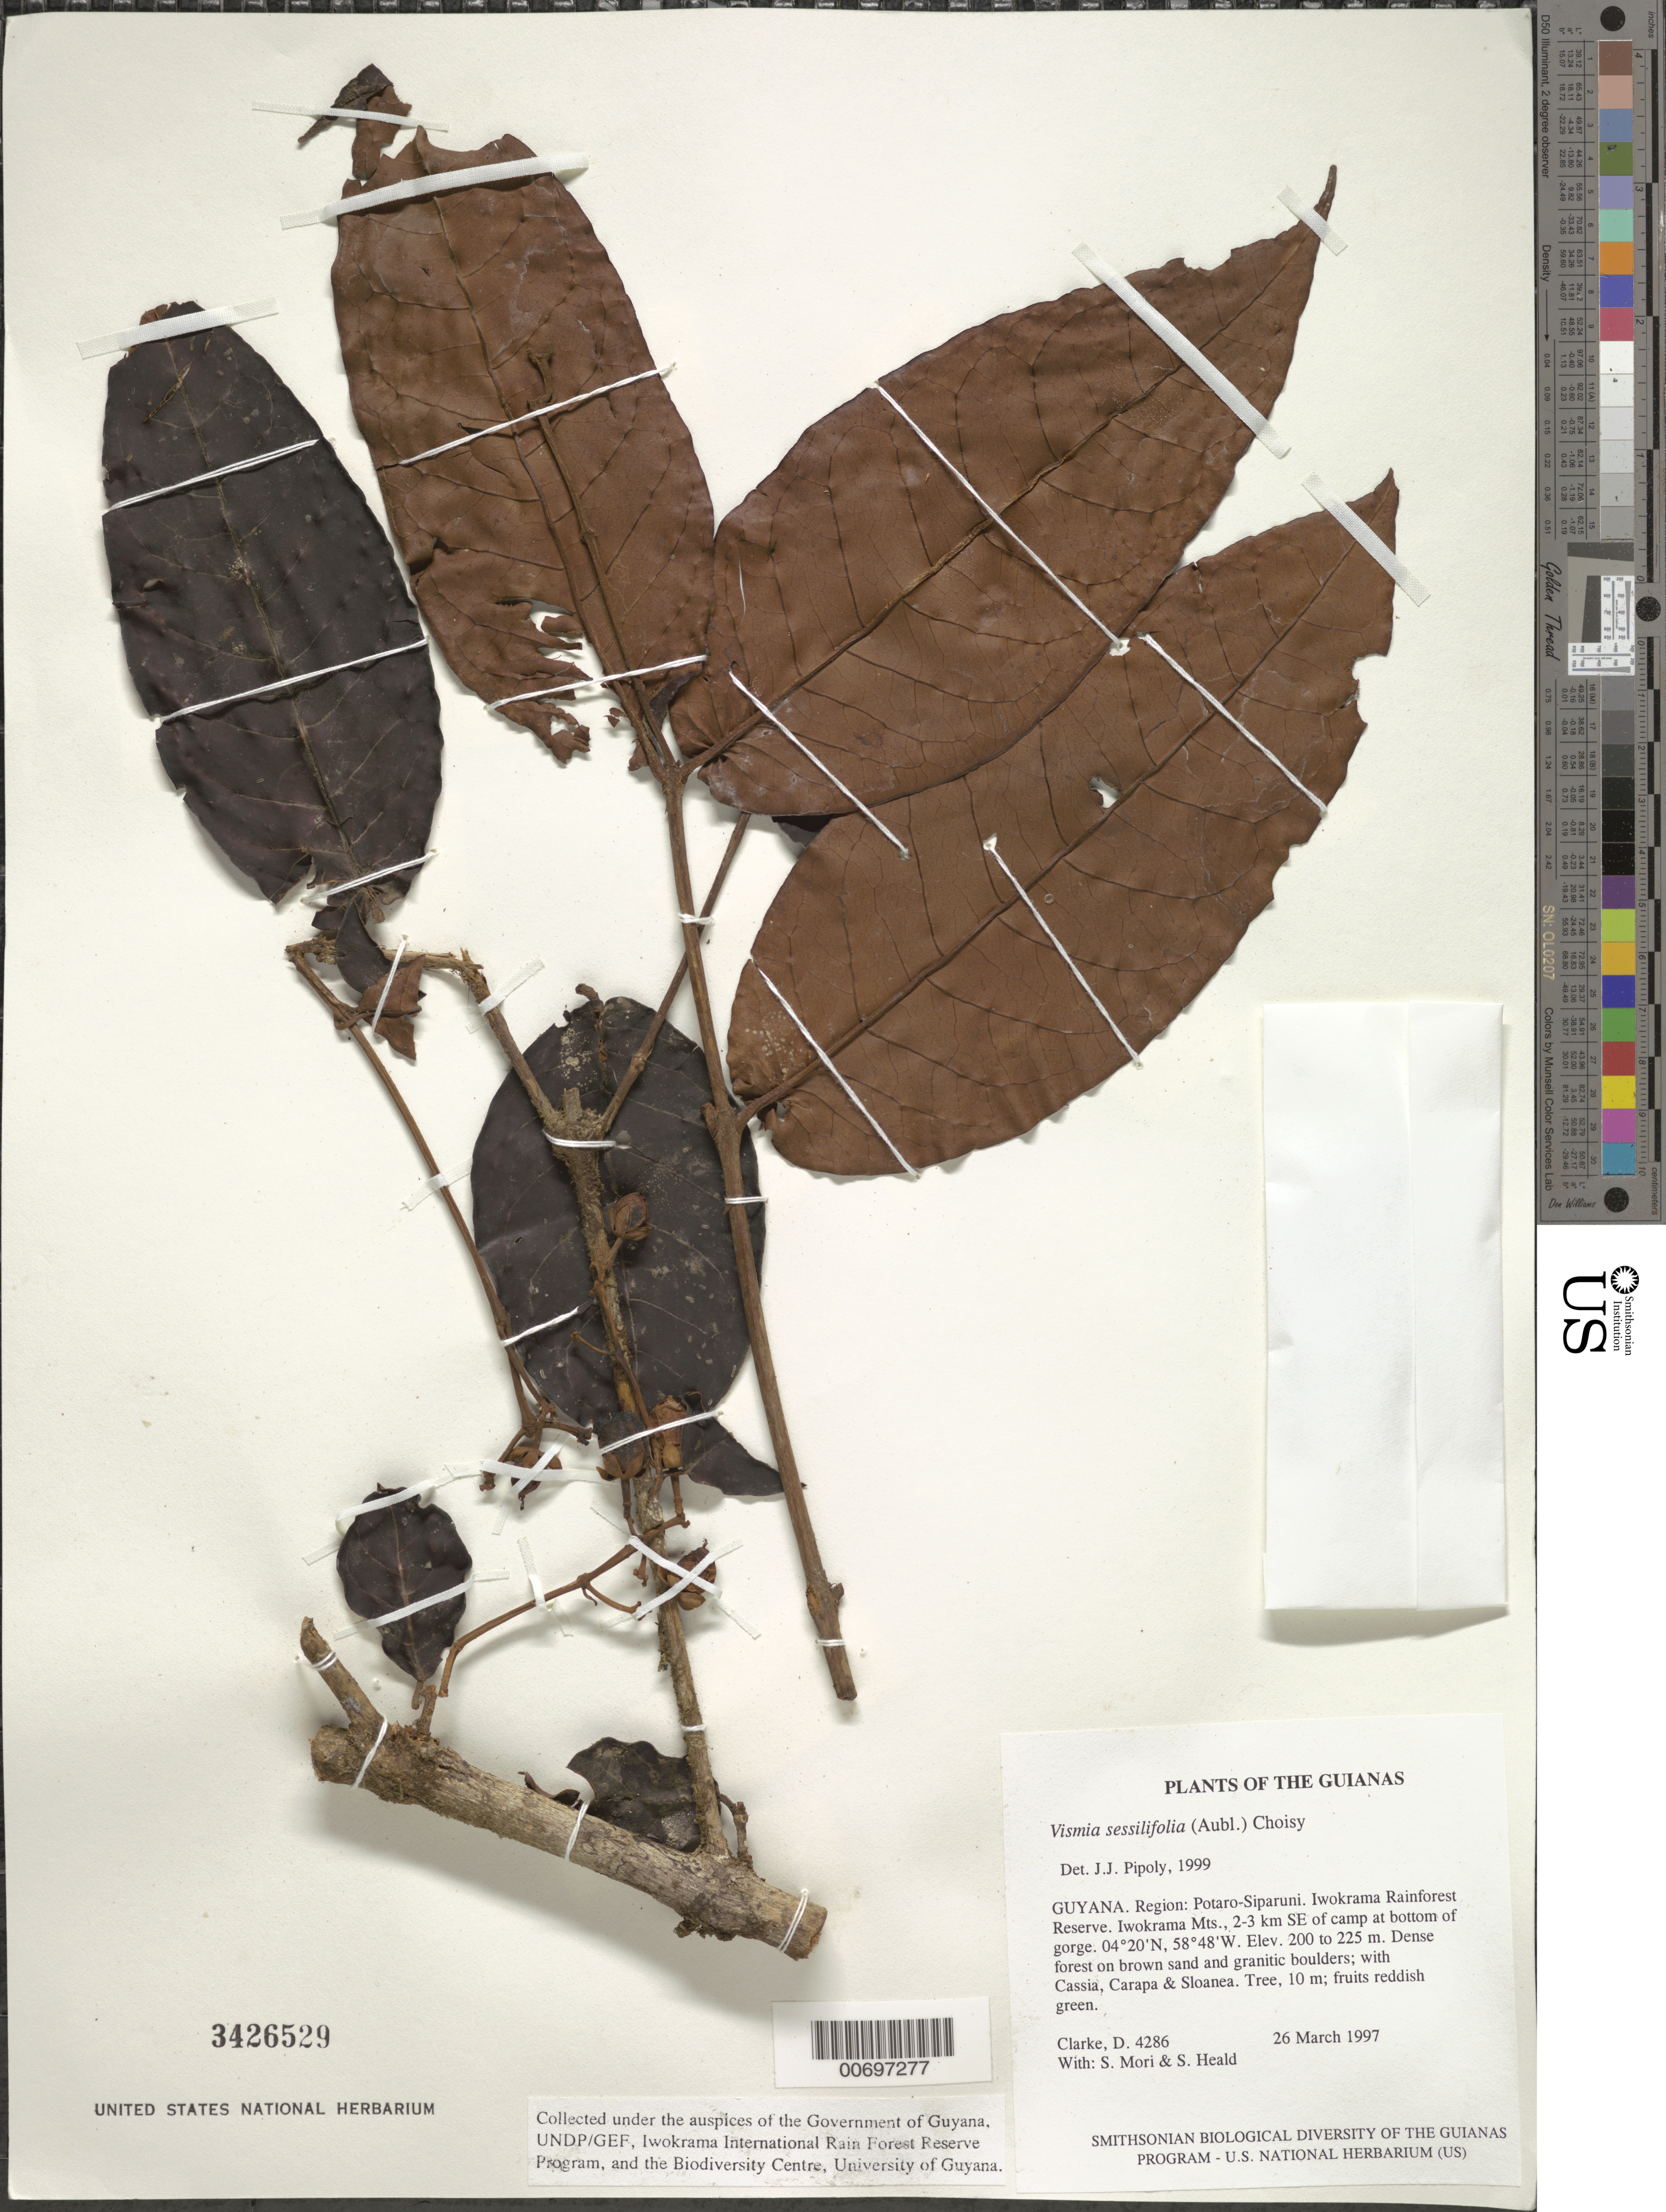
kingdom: Plantae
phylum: Tracheophyta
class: Magnoliopsida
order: Malpighiales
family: Hypericaceae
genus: Vismia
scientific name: Vismia sessilifolia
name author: (Aubl.) Choisy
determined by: Pipoly, J. J., III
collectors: H. D. Clarke, S. Mori & S. Heald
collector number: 4286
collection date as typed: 26 March 1997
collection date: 1997-03-26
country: Guyana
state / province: Potaro-Siparuni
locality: Iwokrama Rainforest Reserve. Iwokrama Mts., 2-3 km SE of camp at bottom of gorge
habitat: Dense forest on brown sand and granitic boulders; with Cassia, Carapa & Sloanea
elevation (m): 200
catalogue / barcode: US 3426529